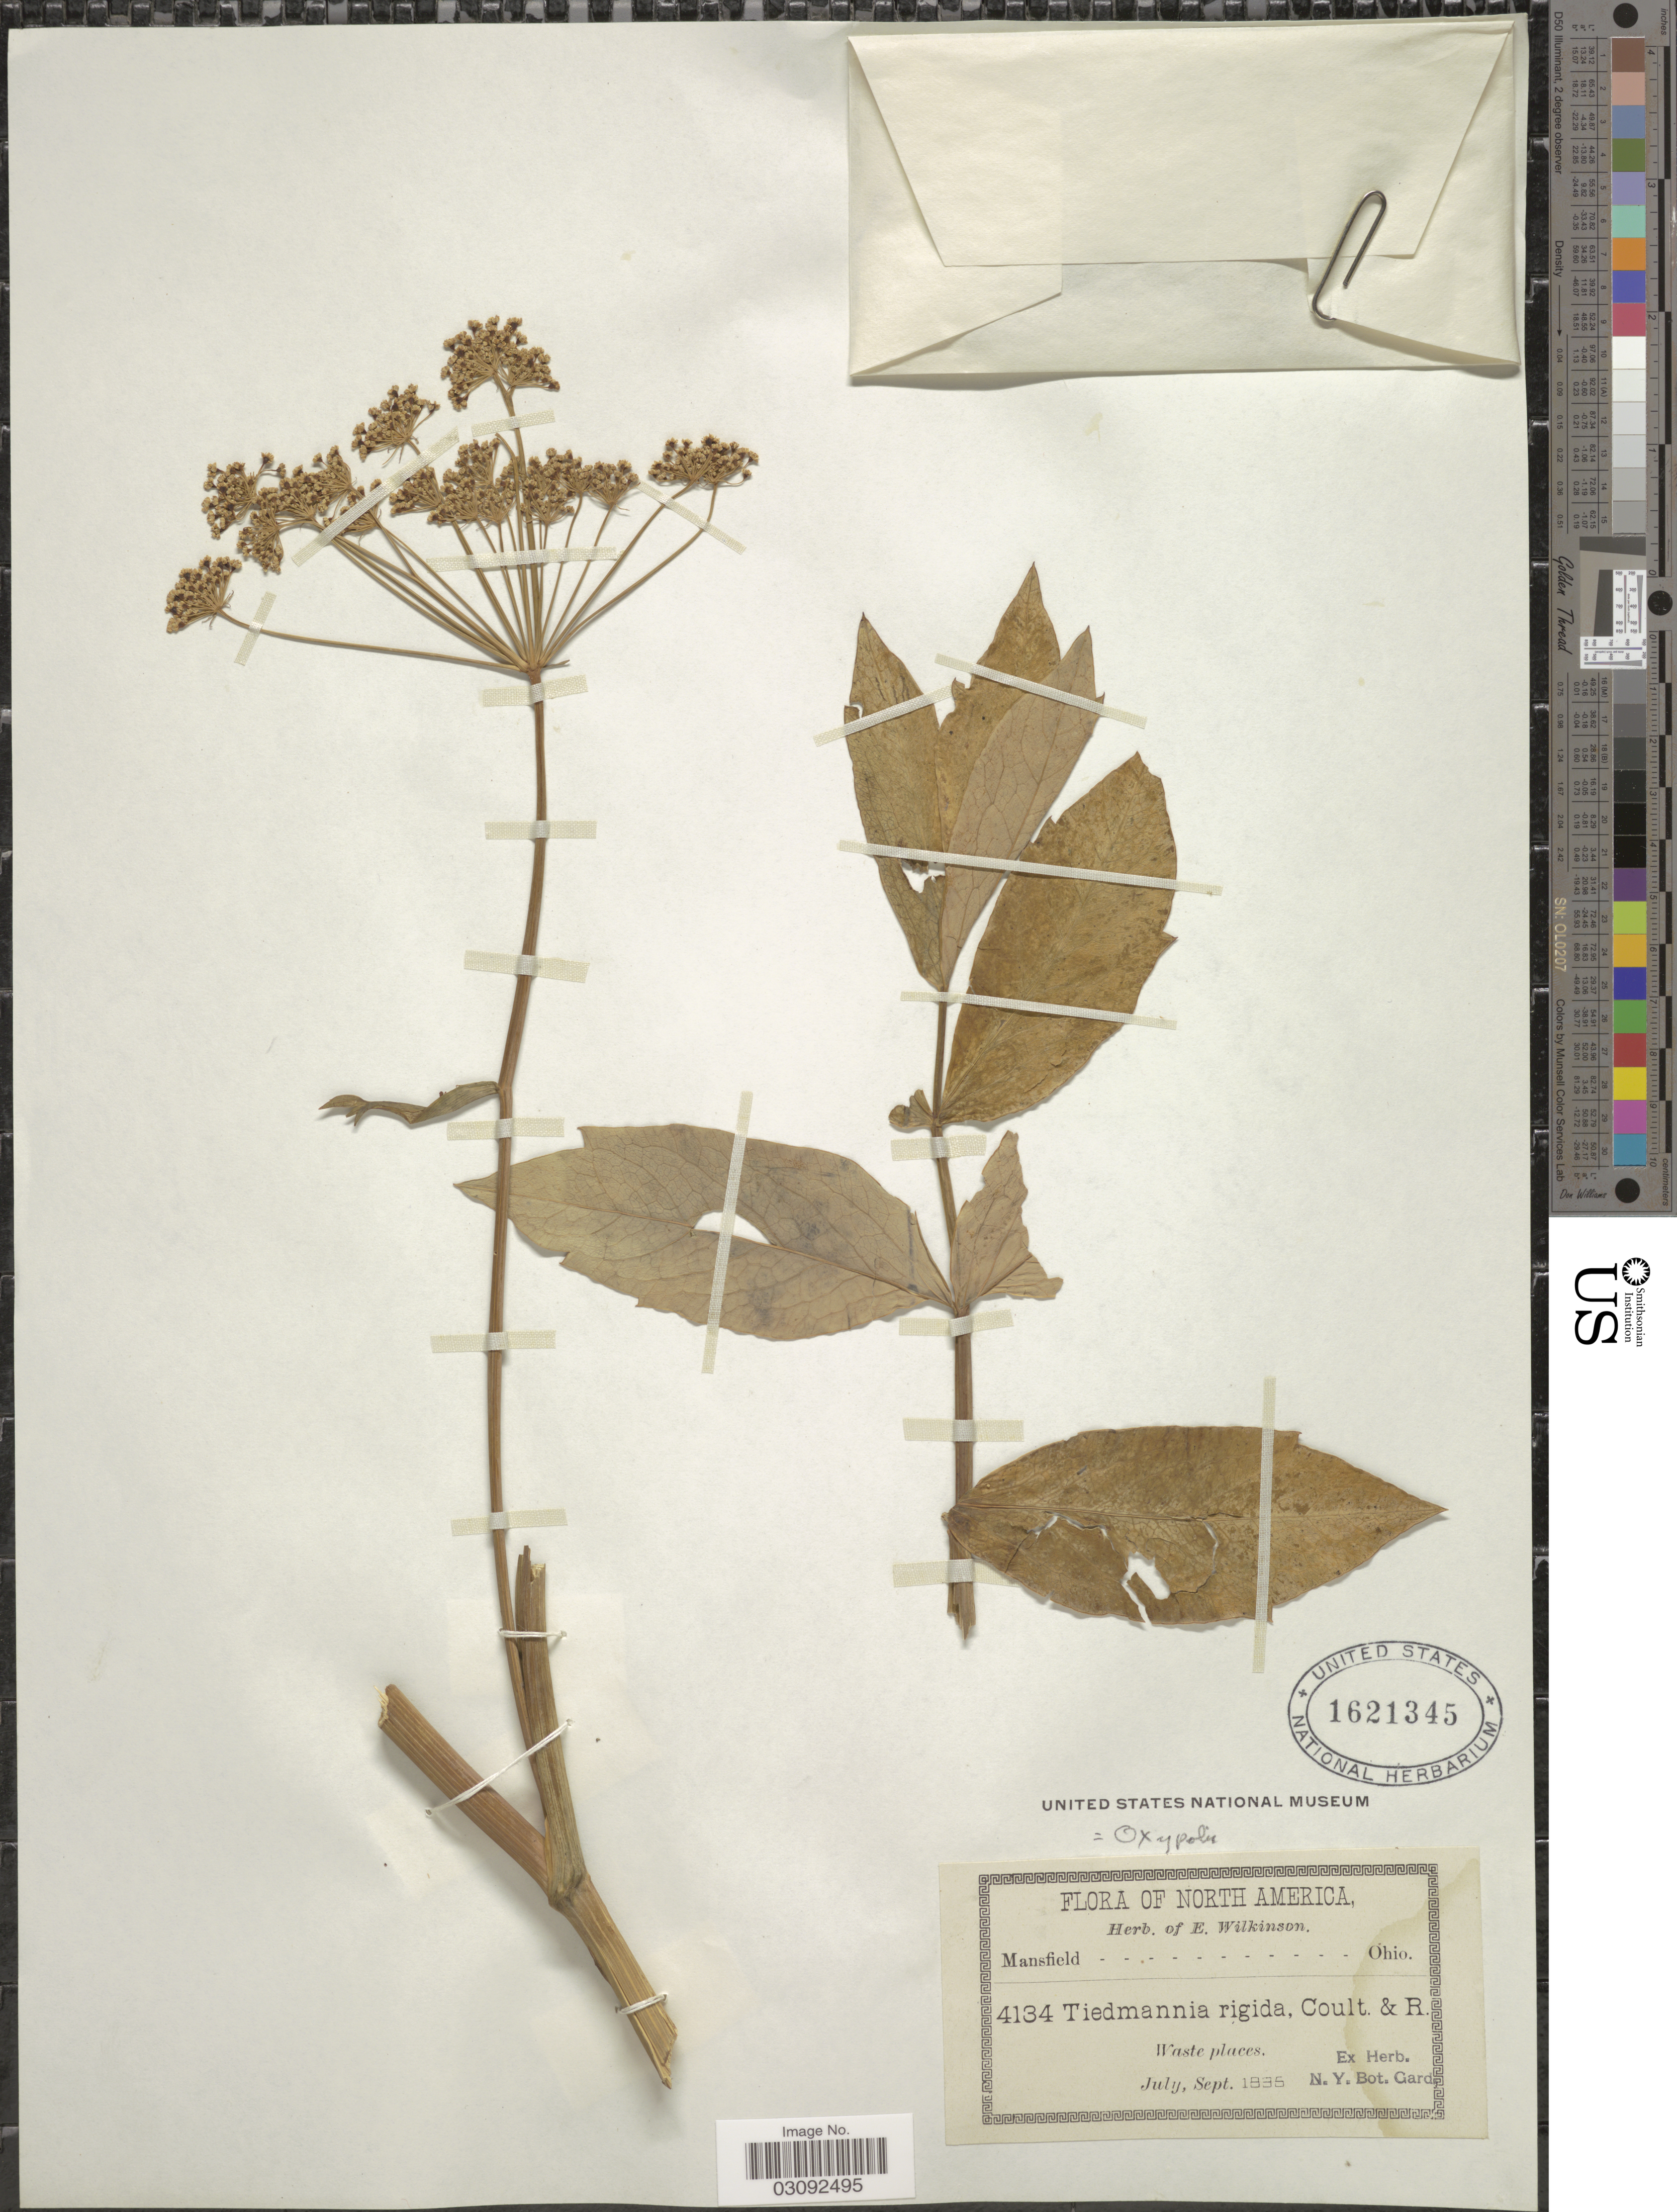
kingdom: Plantae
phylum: Tracheophyta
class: Magnoliopsida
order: Apiales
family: Apiaceae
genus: Oxypolis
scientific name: Oxypolis rigidior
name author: (L.) Raf.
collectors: ex herb. E. Wilkinson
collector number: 4134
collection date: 1835-07/1835-09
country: United States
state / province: Ohio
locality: Mansfield [unsure placement].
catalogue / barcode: US 1621345